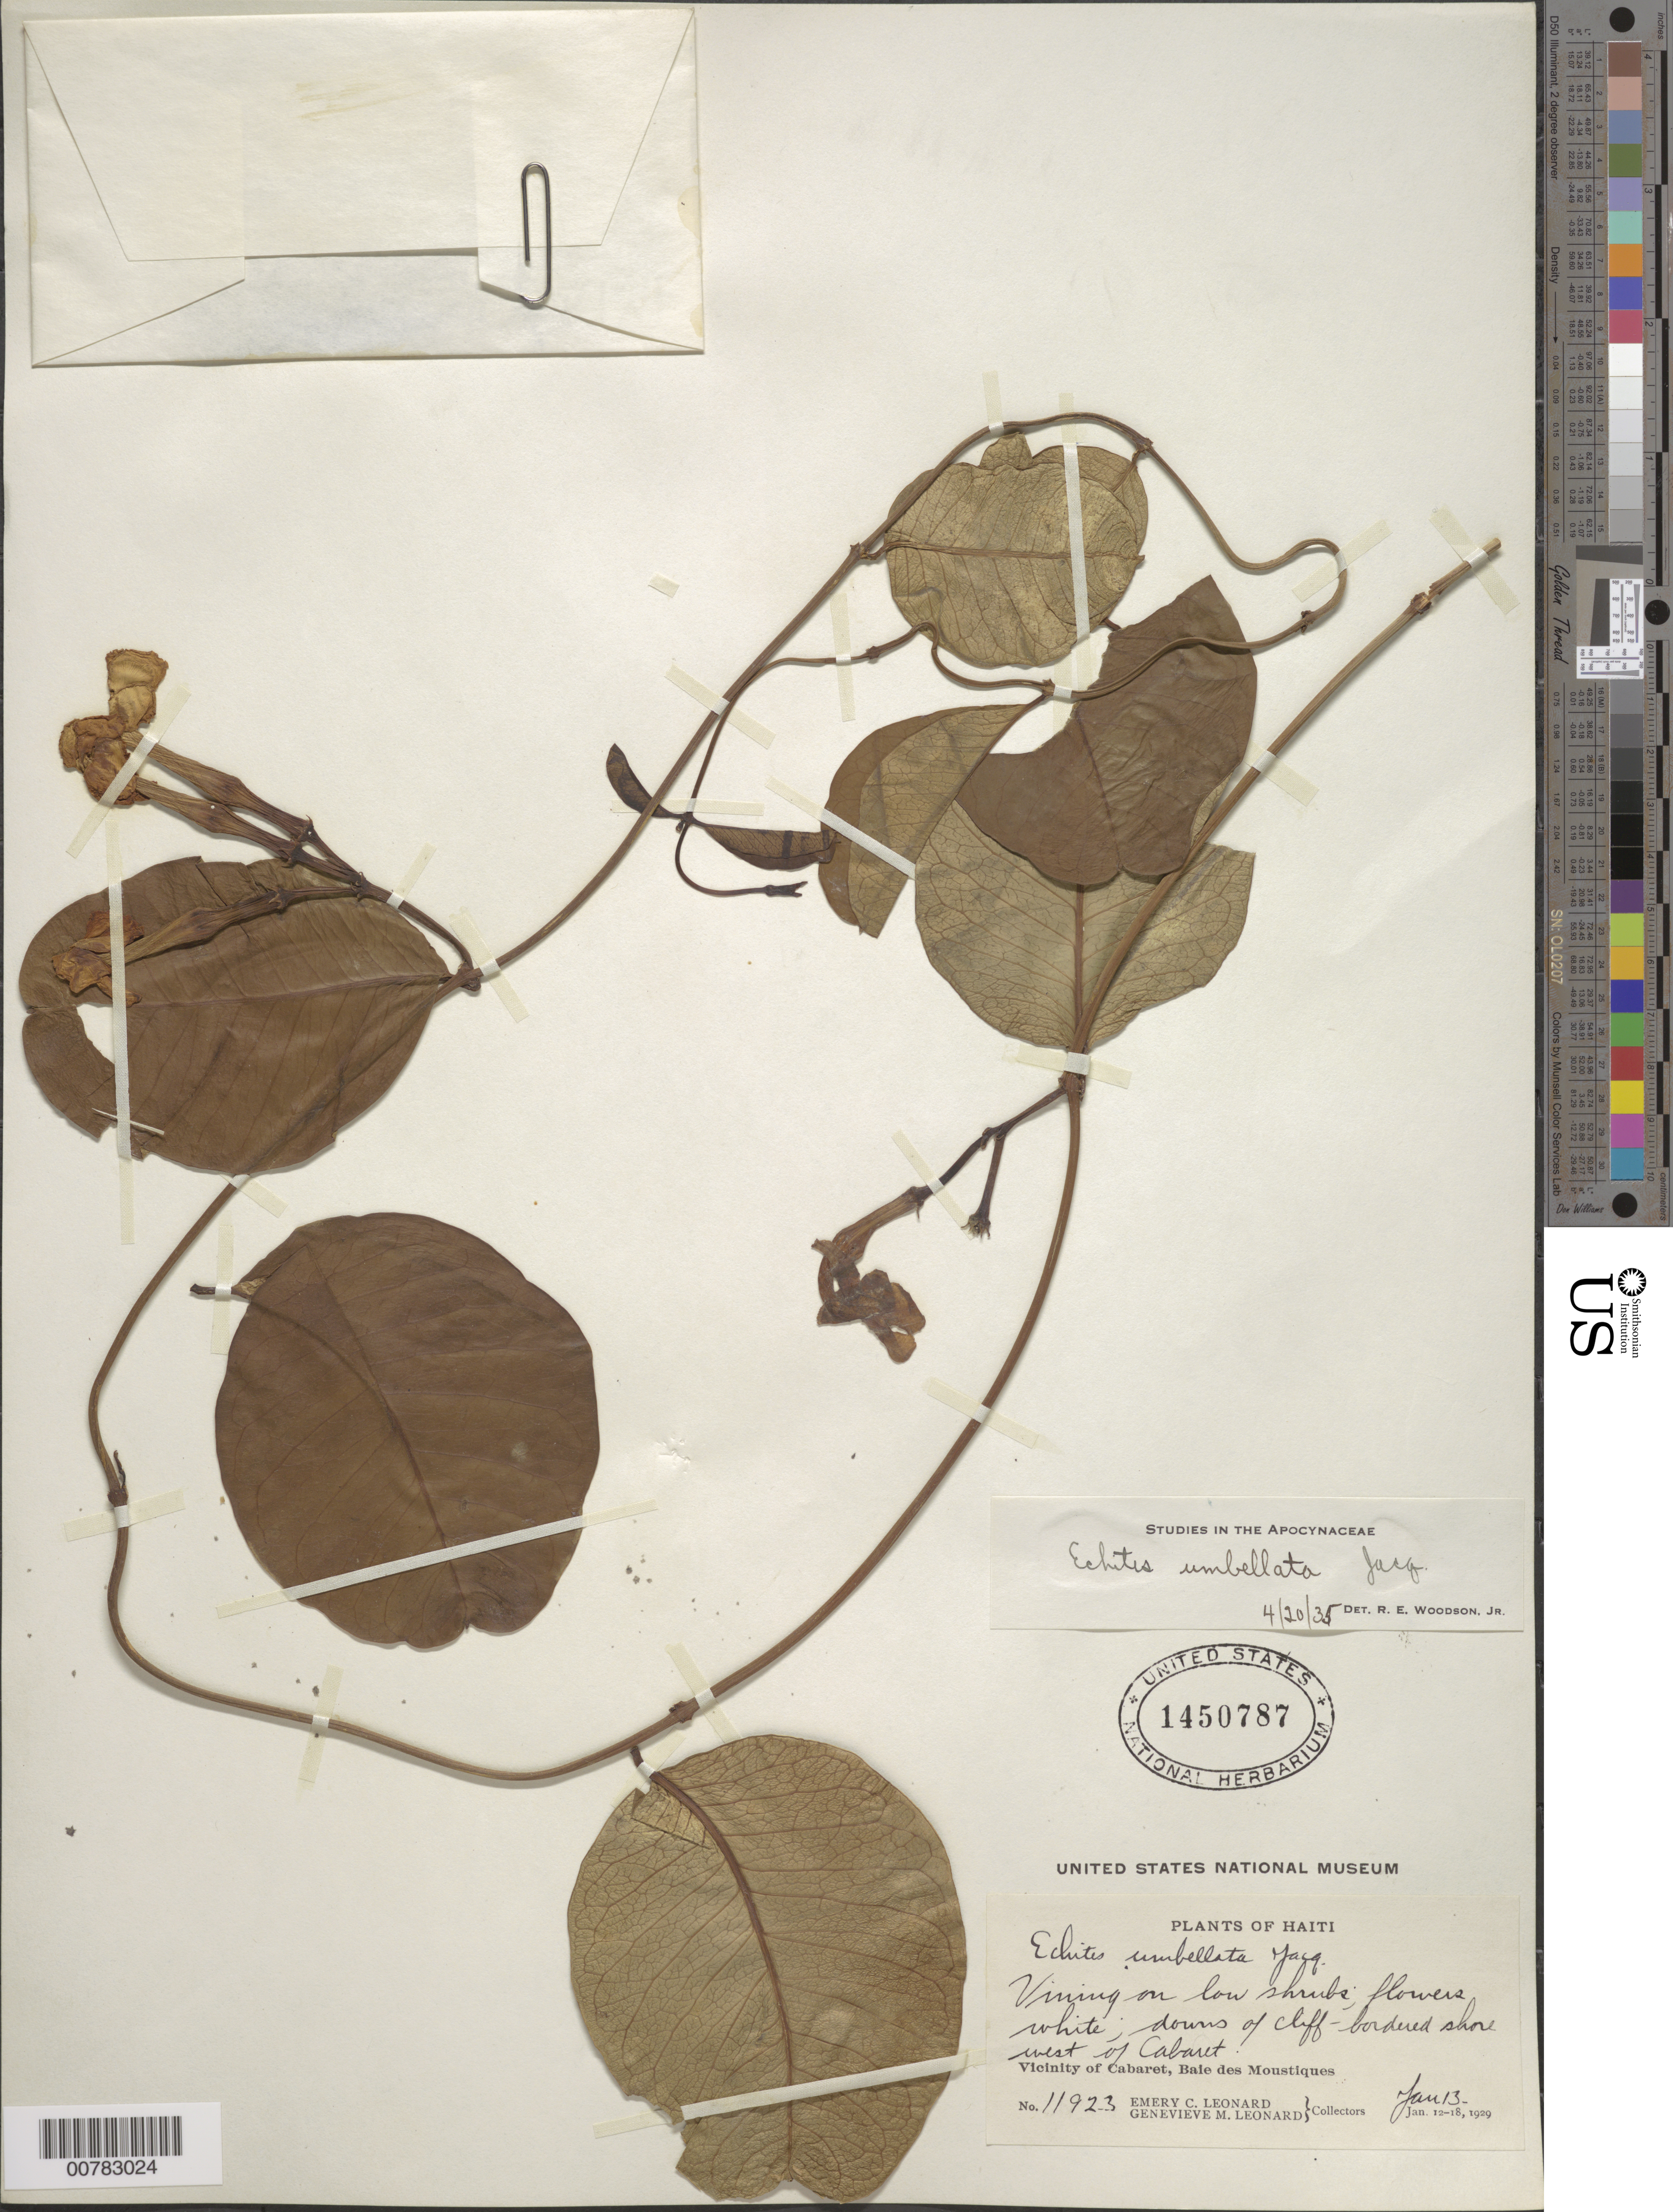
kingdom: Plantae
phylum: Tracheophyta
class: Magnoliopsida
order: Gentianales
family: Apocynaceae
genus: Echites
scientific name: Echites umbellatus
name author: Jacq.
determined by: Woodson, R. E., Jr.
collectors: E. C. Leonard & G. M. Leonard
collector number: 11923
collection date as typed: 13 Jan 1929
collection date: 1929-01-13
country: Haiti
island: Hispaniola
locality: Baie des Moustiques, vicinity of Cabaret, west of Cabaret.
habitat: Downs of cliff-bordered shore.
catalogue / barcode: US 1450787